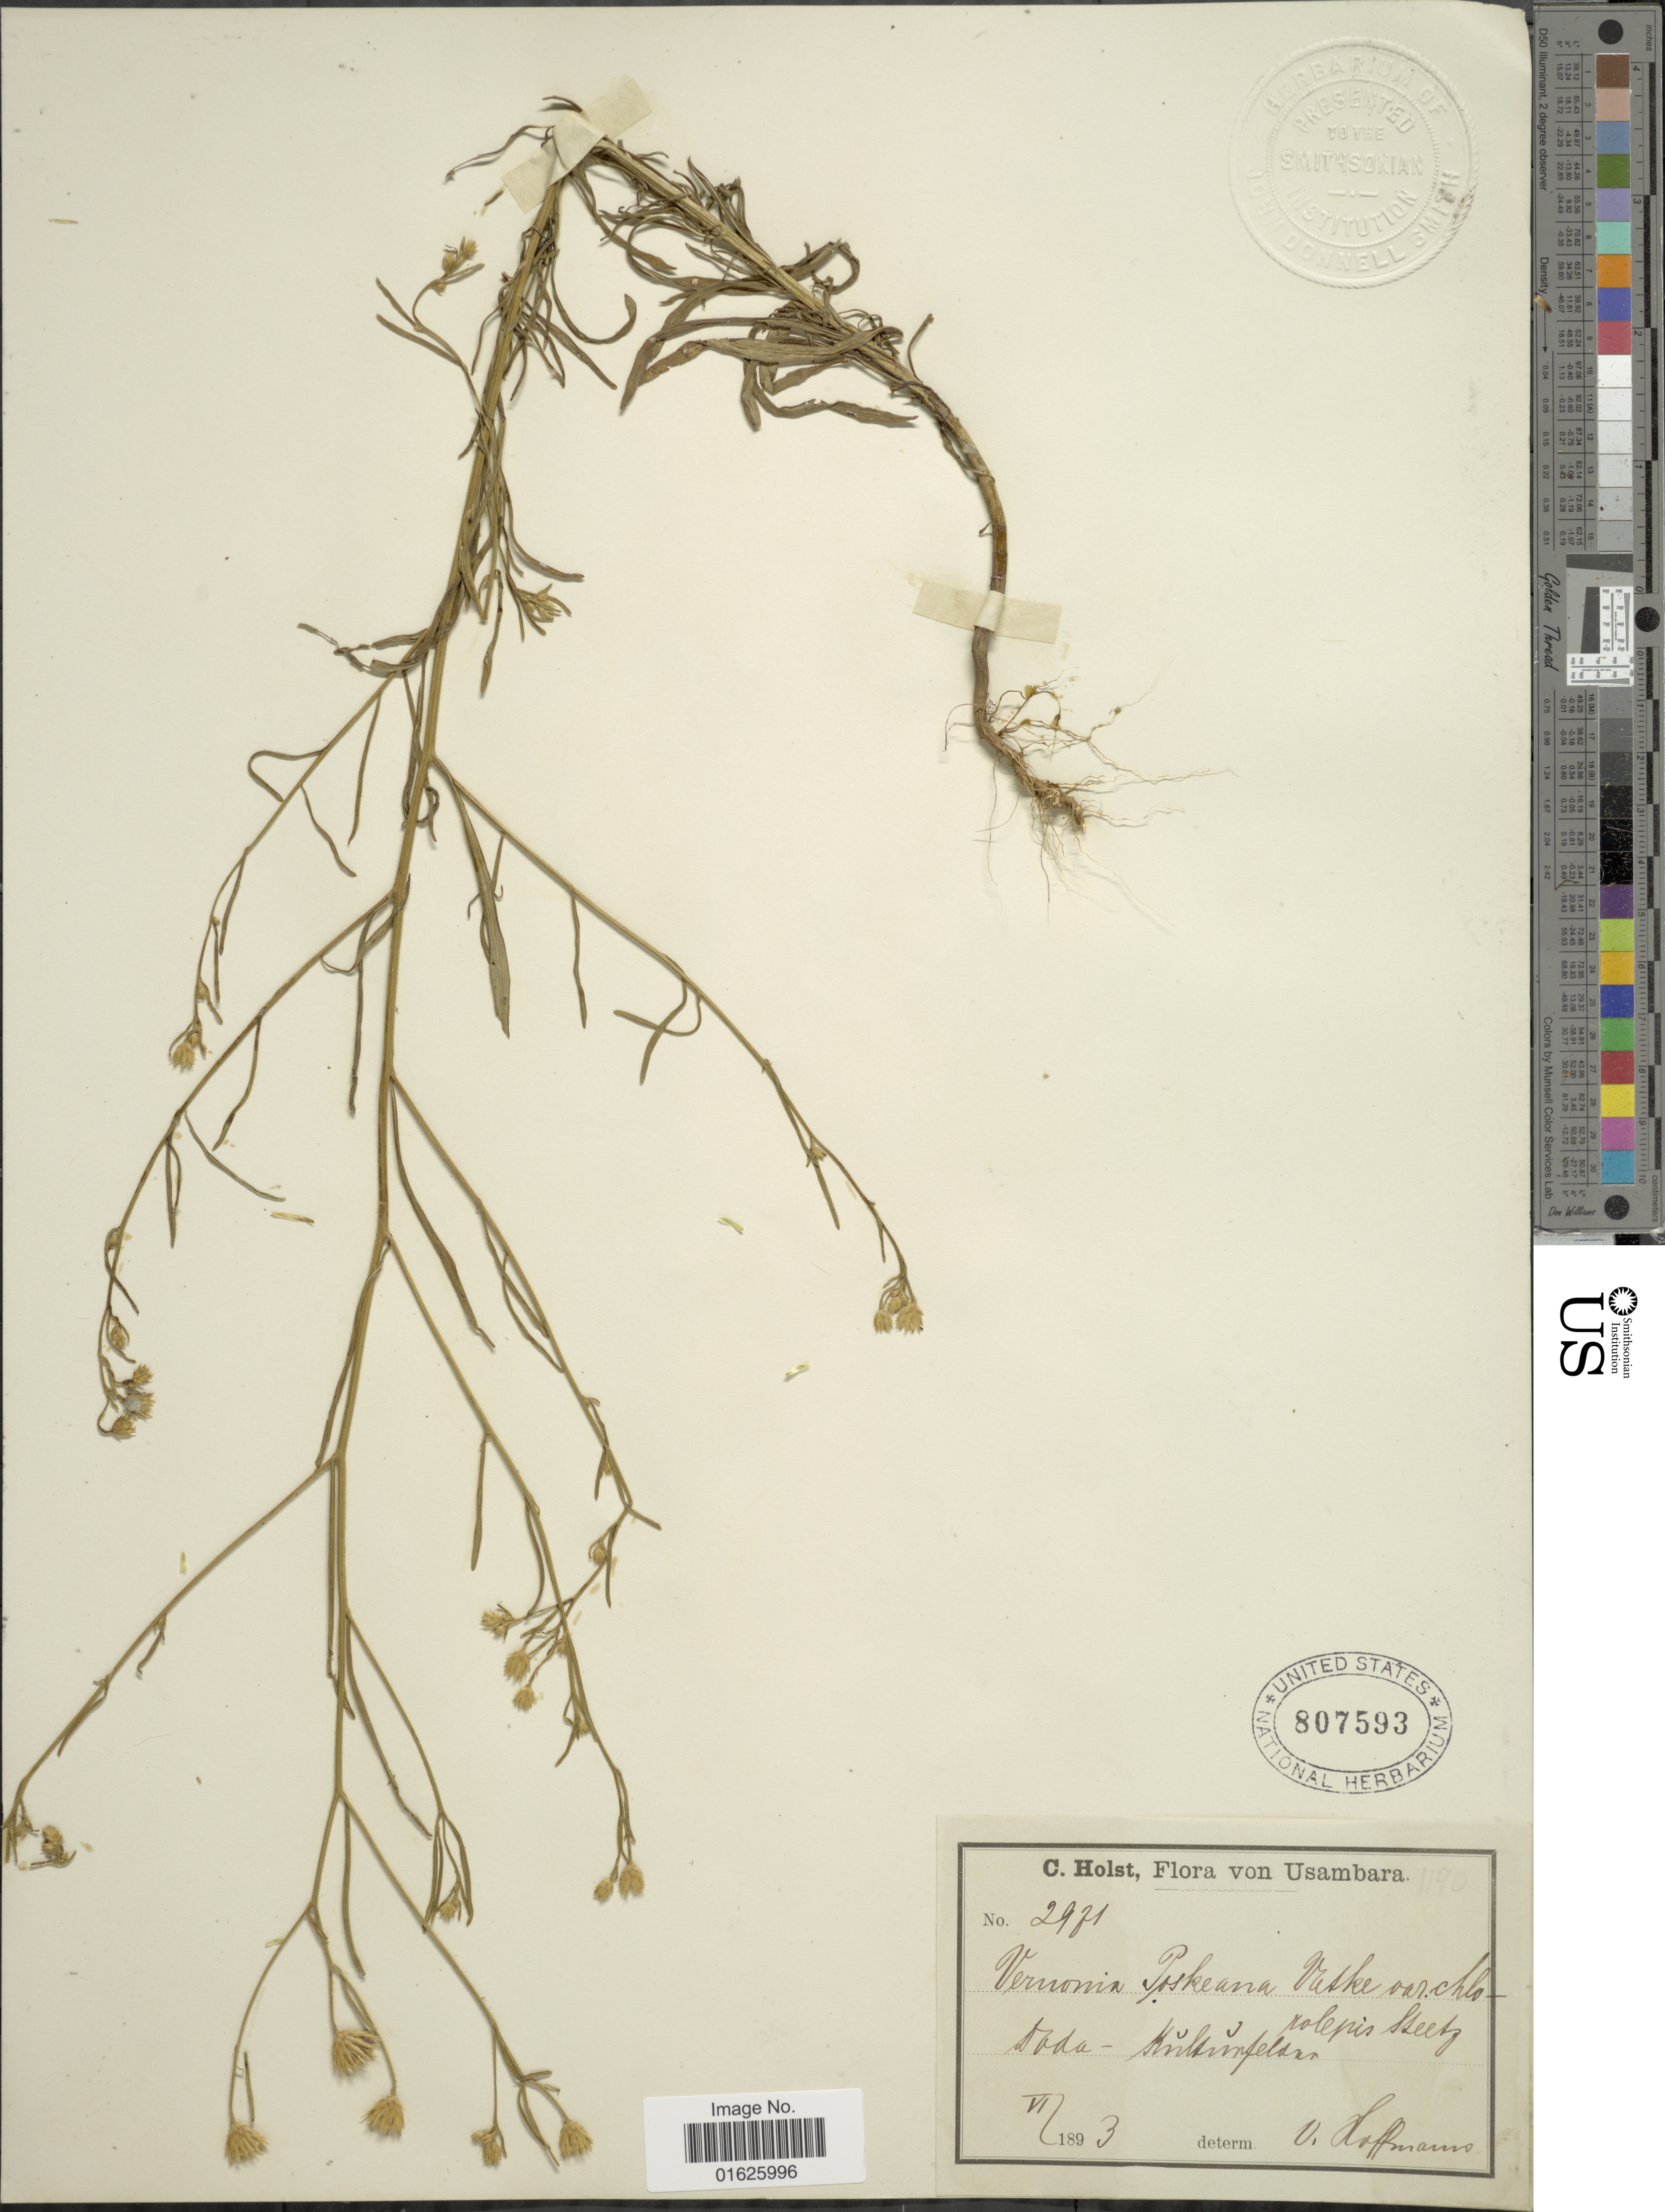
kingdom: Plantae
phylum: Tracheophyta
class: Magnoliopsida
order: Asterales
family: Asteraceae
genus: Polydora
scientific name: Polydora poskeana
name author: (Vatke & Hildebr.) H. Rob.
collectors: C. H. Holst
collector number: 2971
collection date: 1893-06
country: Tanzania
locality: Usambara, Dada - [illegible text]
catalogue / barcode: US 807593